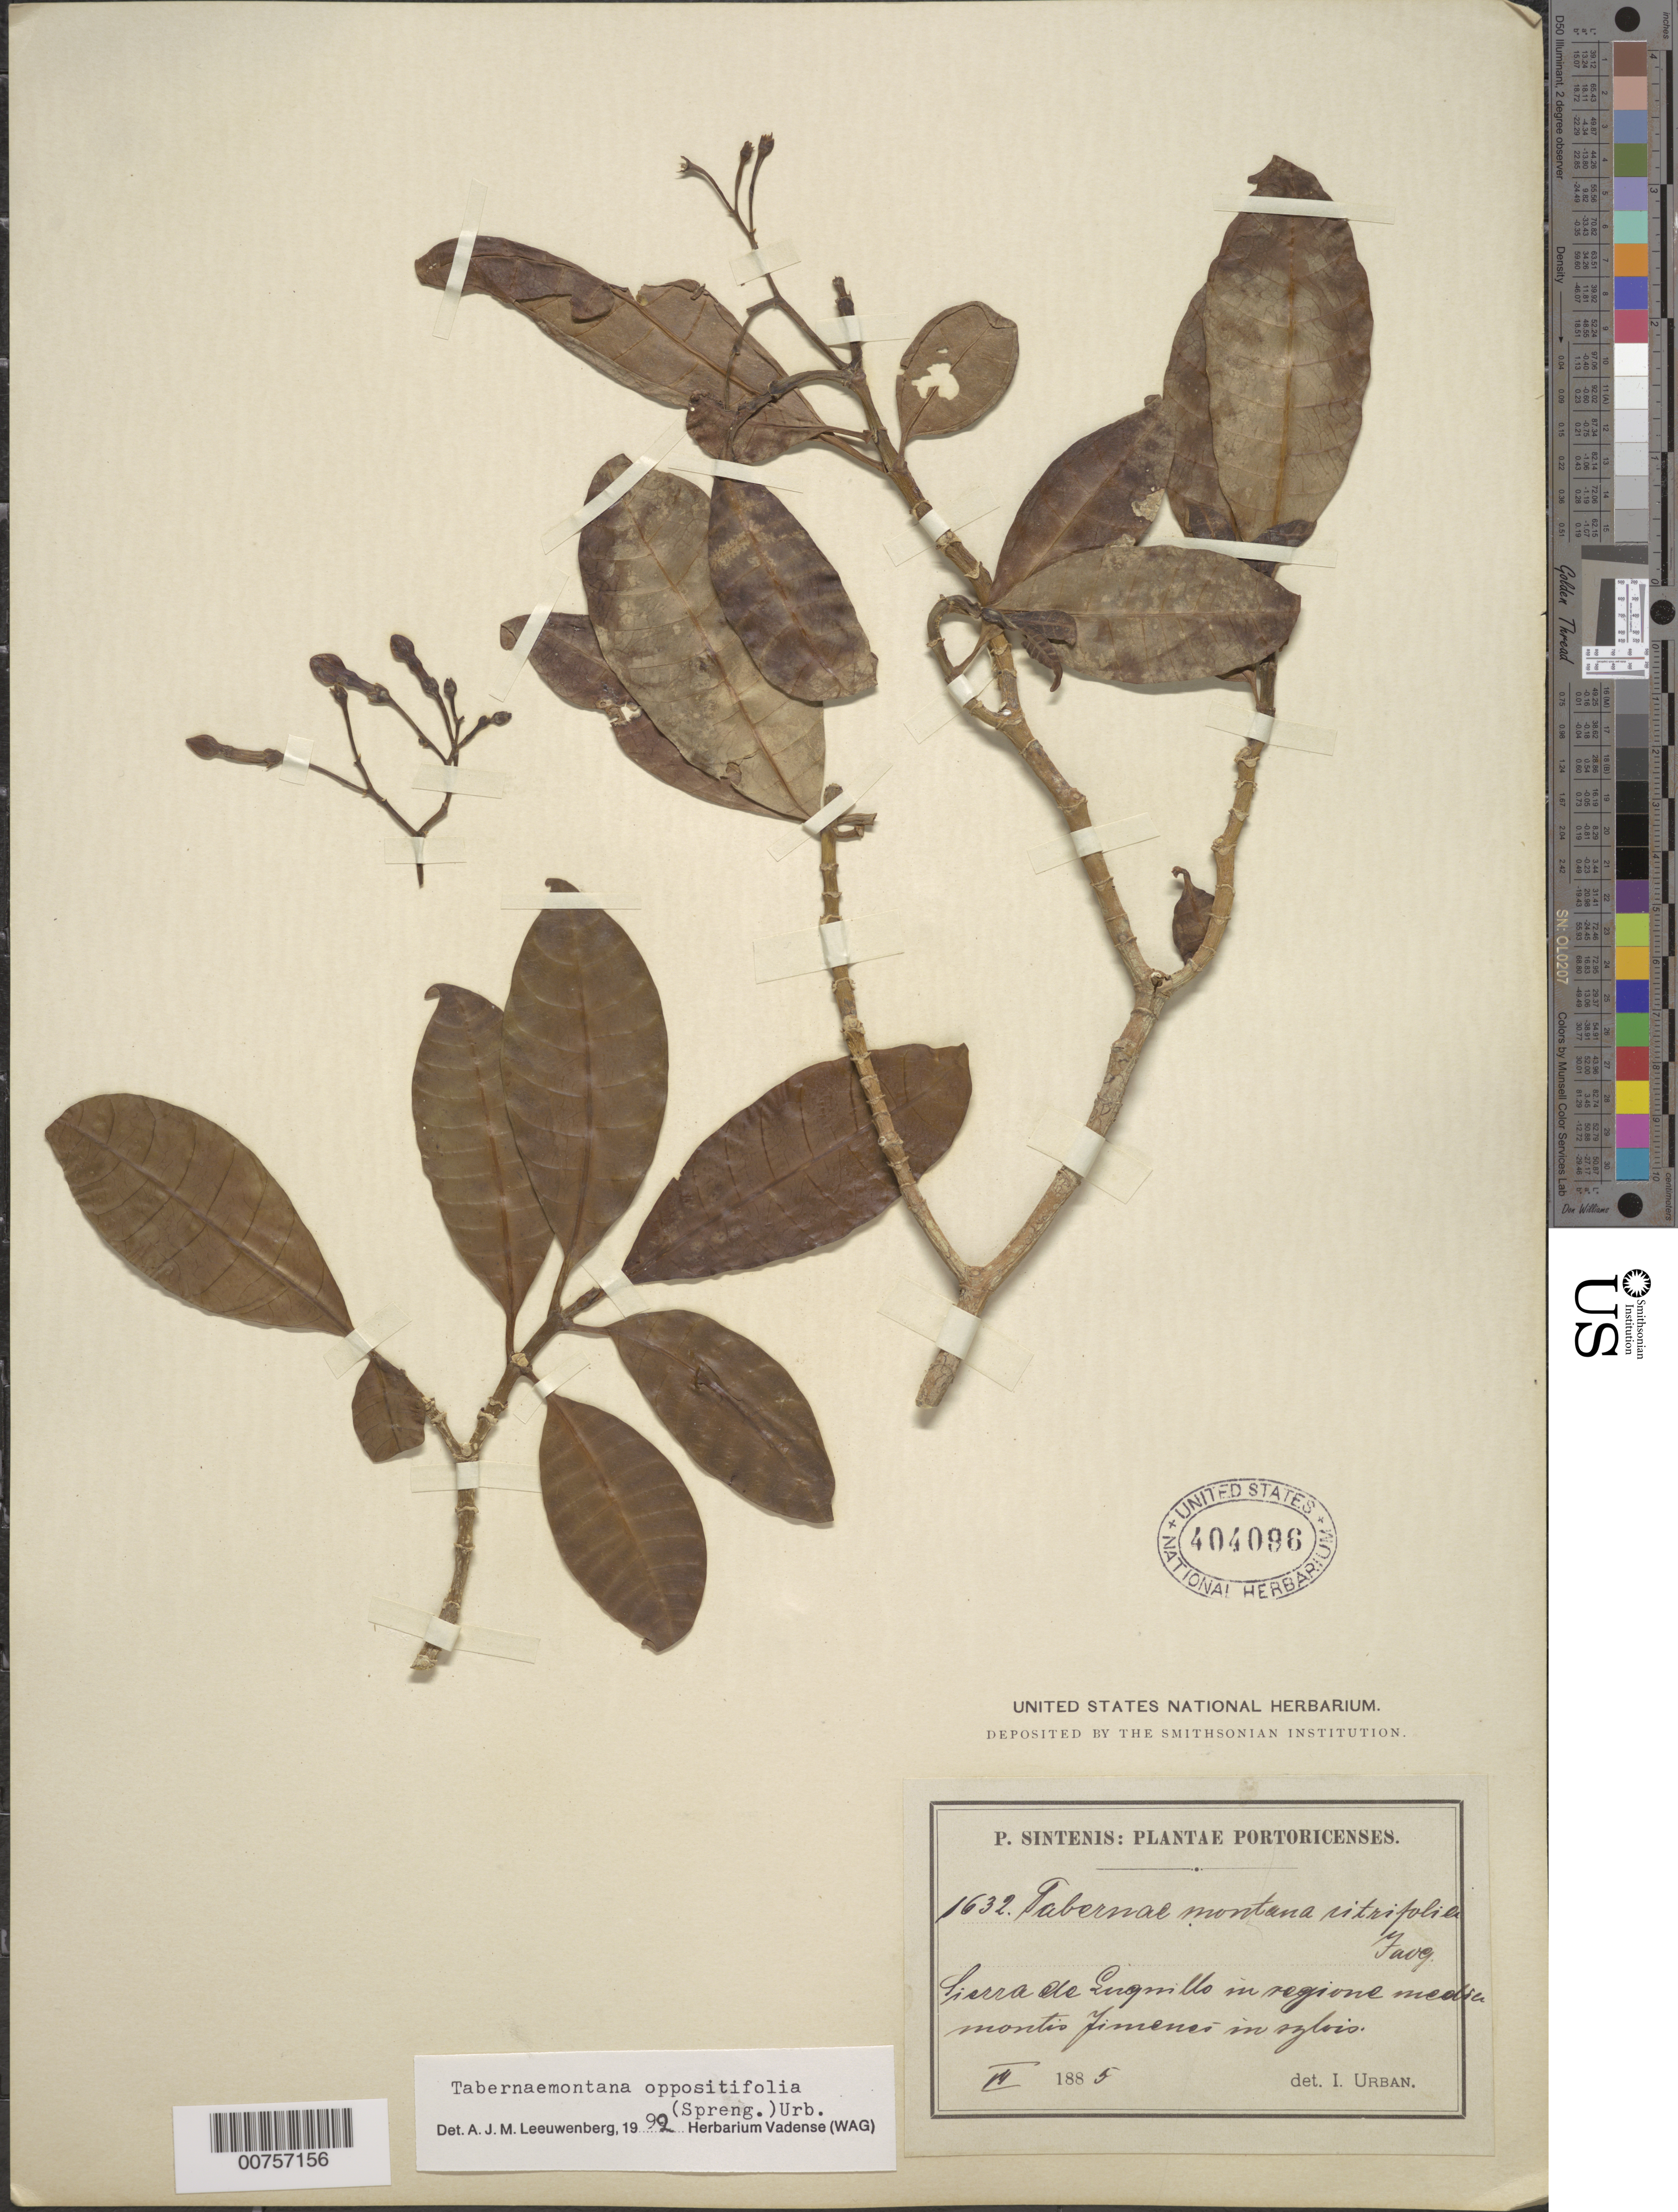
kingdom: Plantae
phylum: Tracheophyta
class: Magnoliopsida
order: Gentianales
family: Apocynaceae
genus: Tabernaemontana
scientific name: Tabernaemontana oppositifolia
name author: (Spreng.) Urb.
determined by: Leeuwenberg, A. J. M.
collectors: P. Sintenis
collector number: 1632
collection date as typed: Jul 1885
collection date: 1885-07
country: Puerto Rico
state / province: Luquillo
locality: Sierra de Luquillo in regione media montis Jimenes in sylvis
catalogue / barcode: US 404096